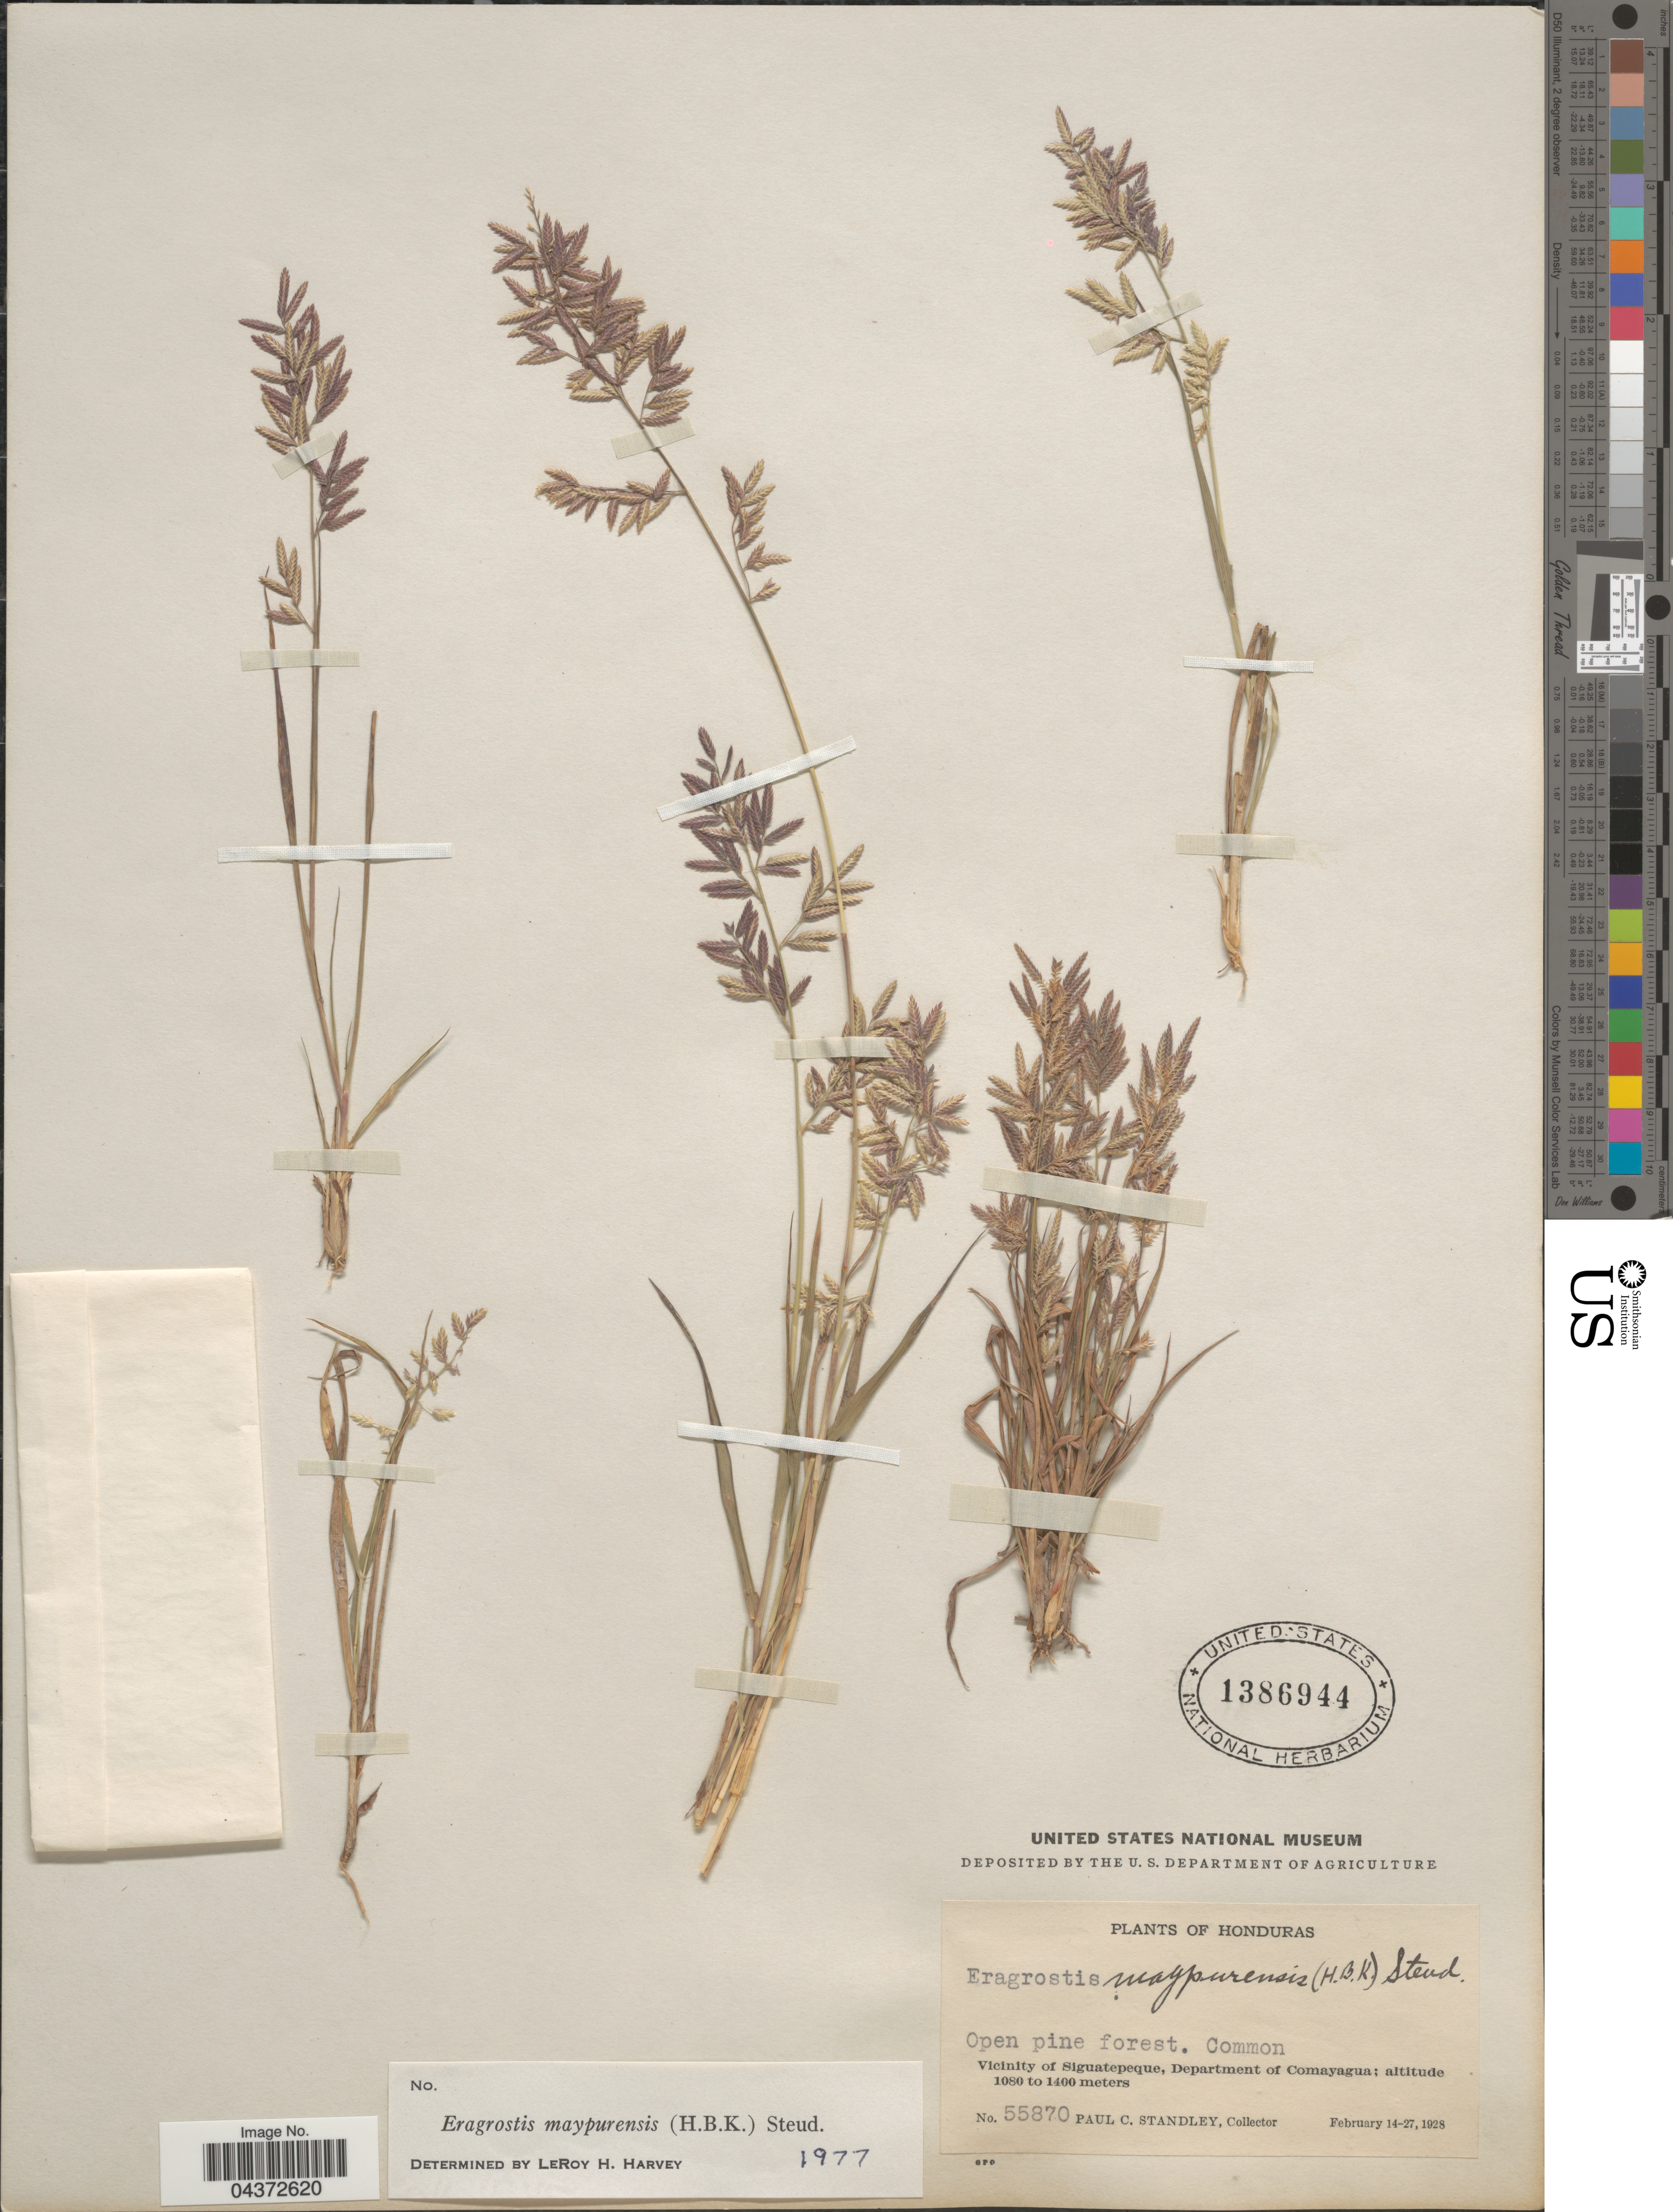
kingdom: Plantae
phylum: Tracheophyta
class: Liliopsida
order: Poales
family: Poaceae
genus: Eragrostis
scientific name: Eragrostis maypurensis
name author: (Kunth) Steud.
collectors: P. C. Standley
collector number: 55870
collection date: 1928-02-14/1928-02-27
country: Honduras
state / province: Comayagua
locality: Open pine forest. Common. Vicinity of Siguatepeque, Department of Comayagua.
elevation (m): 1080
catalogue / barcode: US 1386944